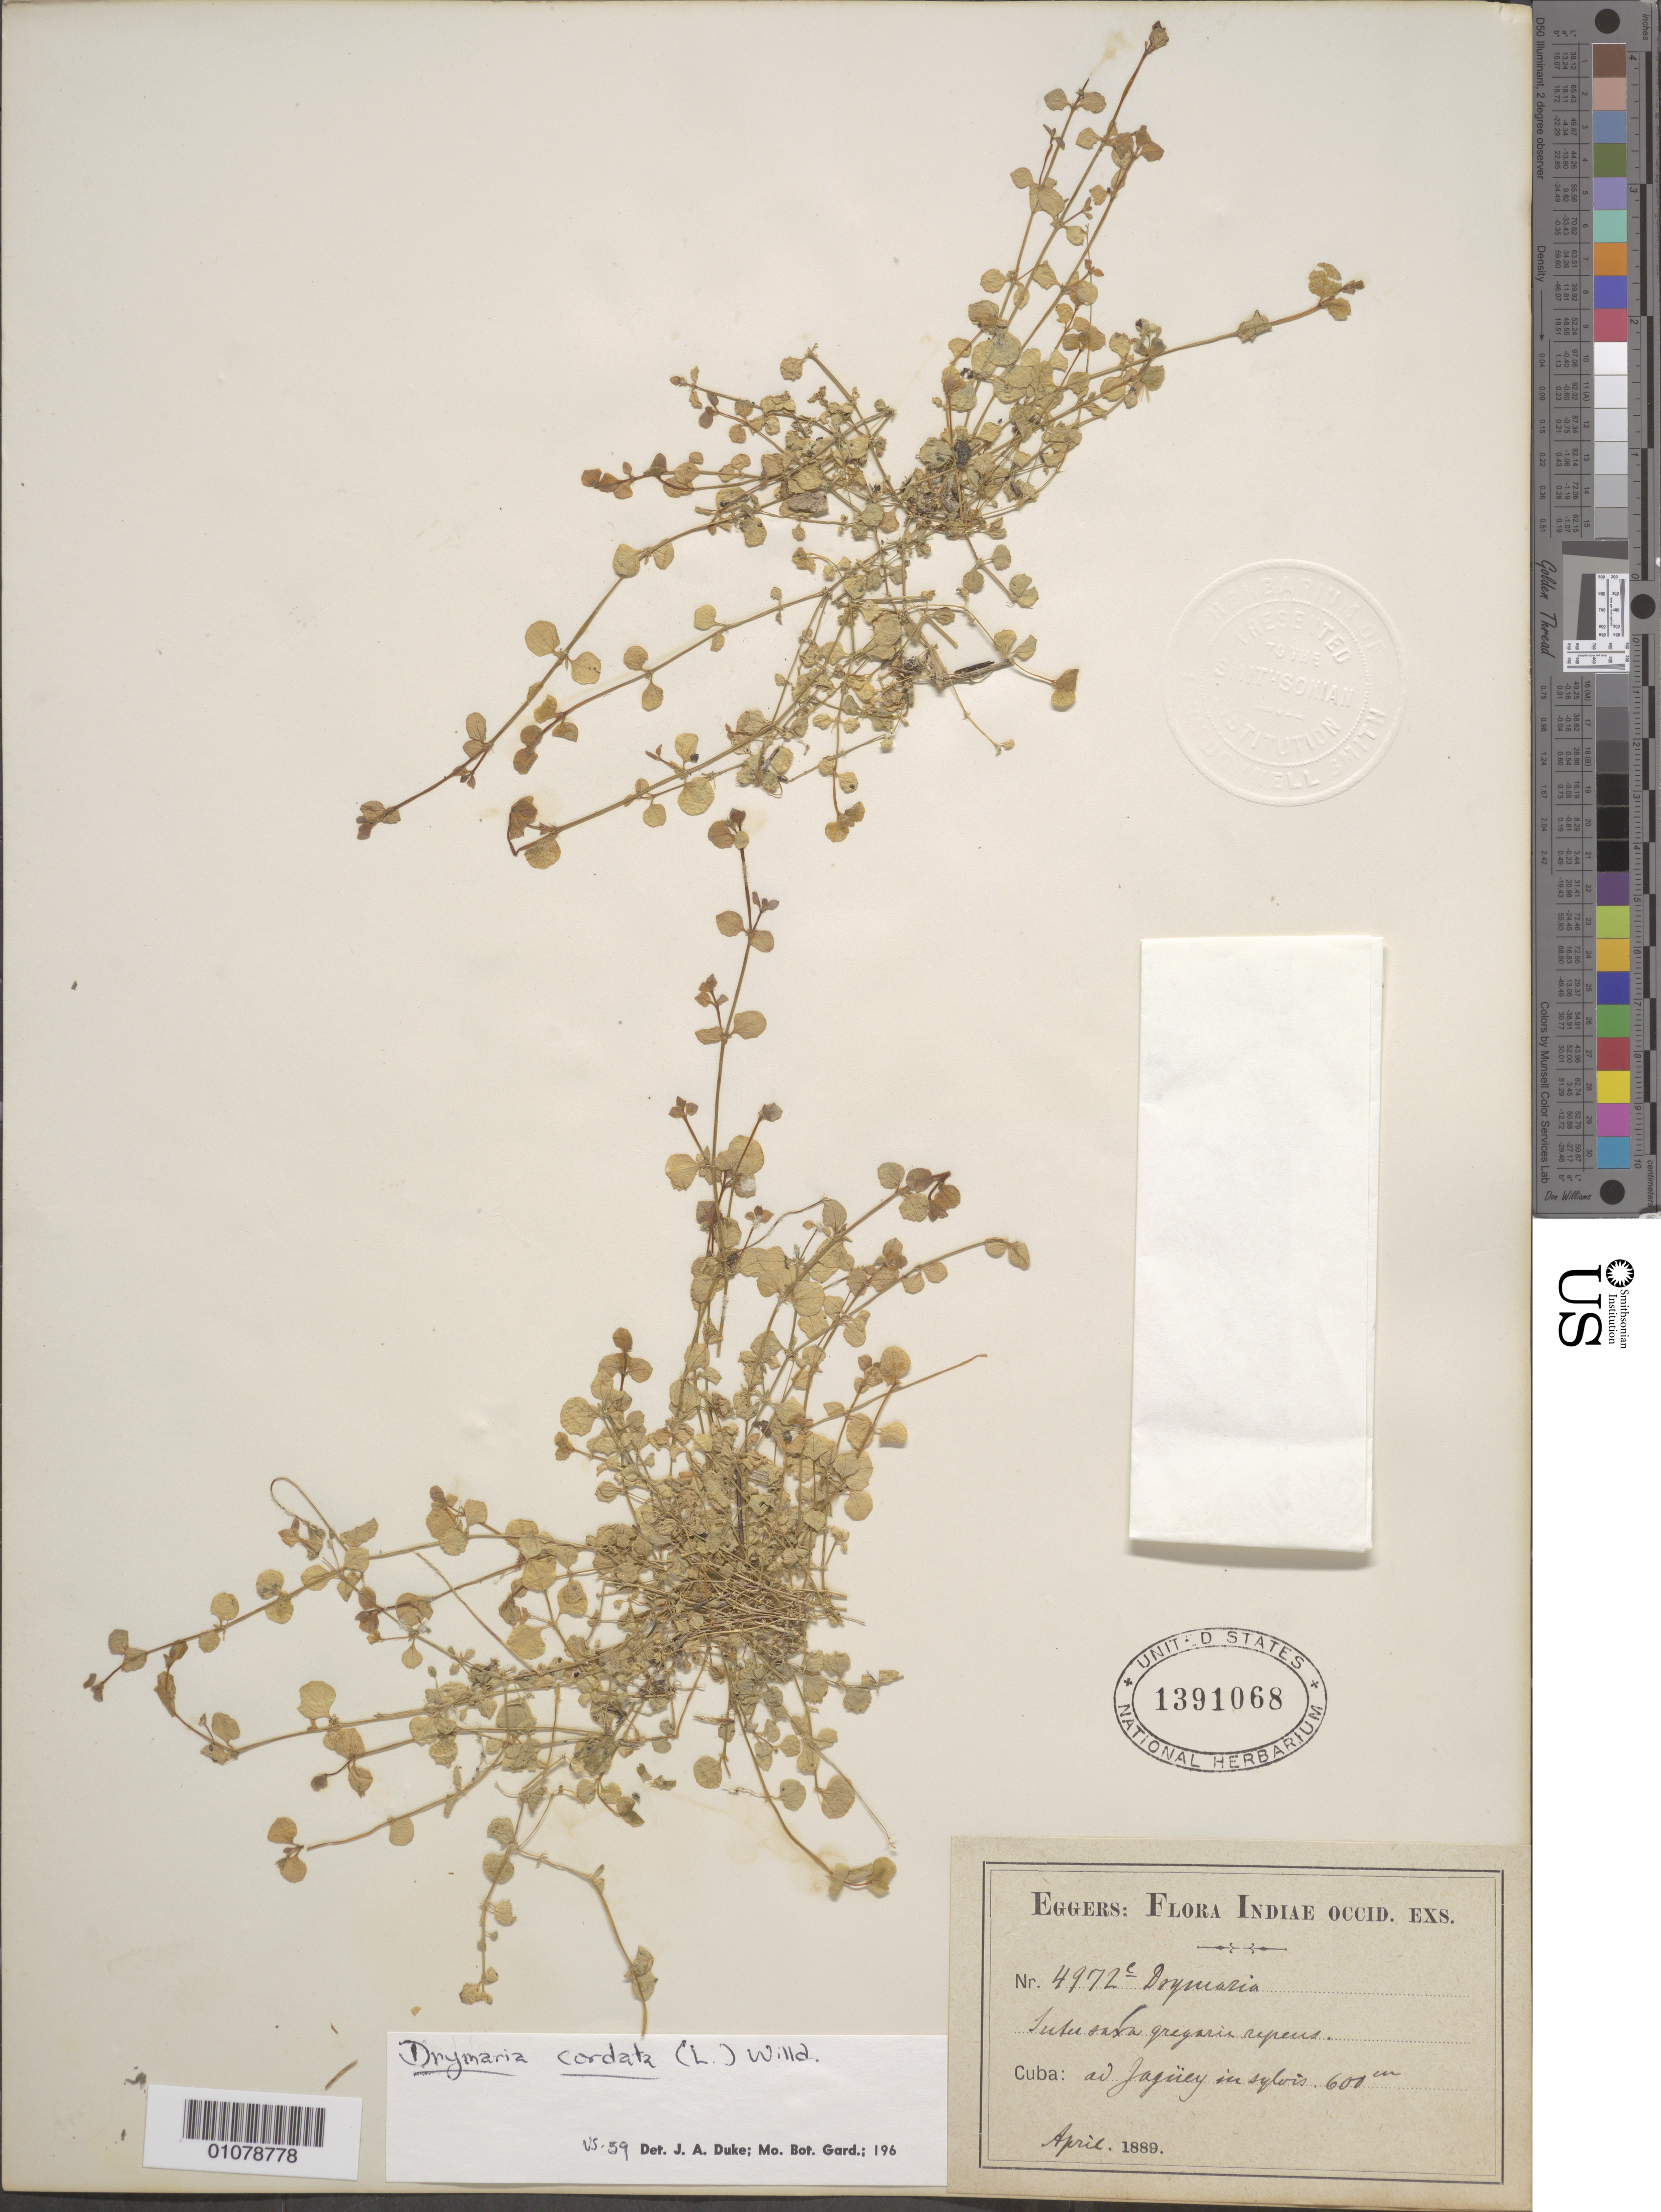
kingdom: Plantae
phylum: Tracheophyta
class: Magnoliopsida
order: Caryophyllales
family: Caryophyllaceae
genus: Drymaria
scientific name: Drymaria cordata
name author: (L.) Willd. ex Schult.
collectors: H. F. A. von Eggers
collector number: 4972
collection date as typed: Apr 1889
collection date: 1889-04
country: Cuba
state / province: Matanzas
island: Cuba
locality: Jaguey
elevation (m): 600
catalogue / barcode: US 1391068